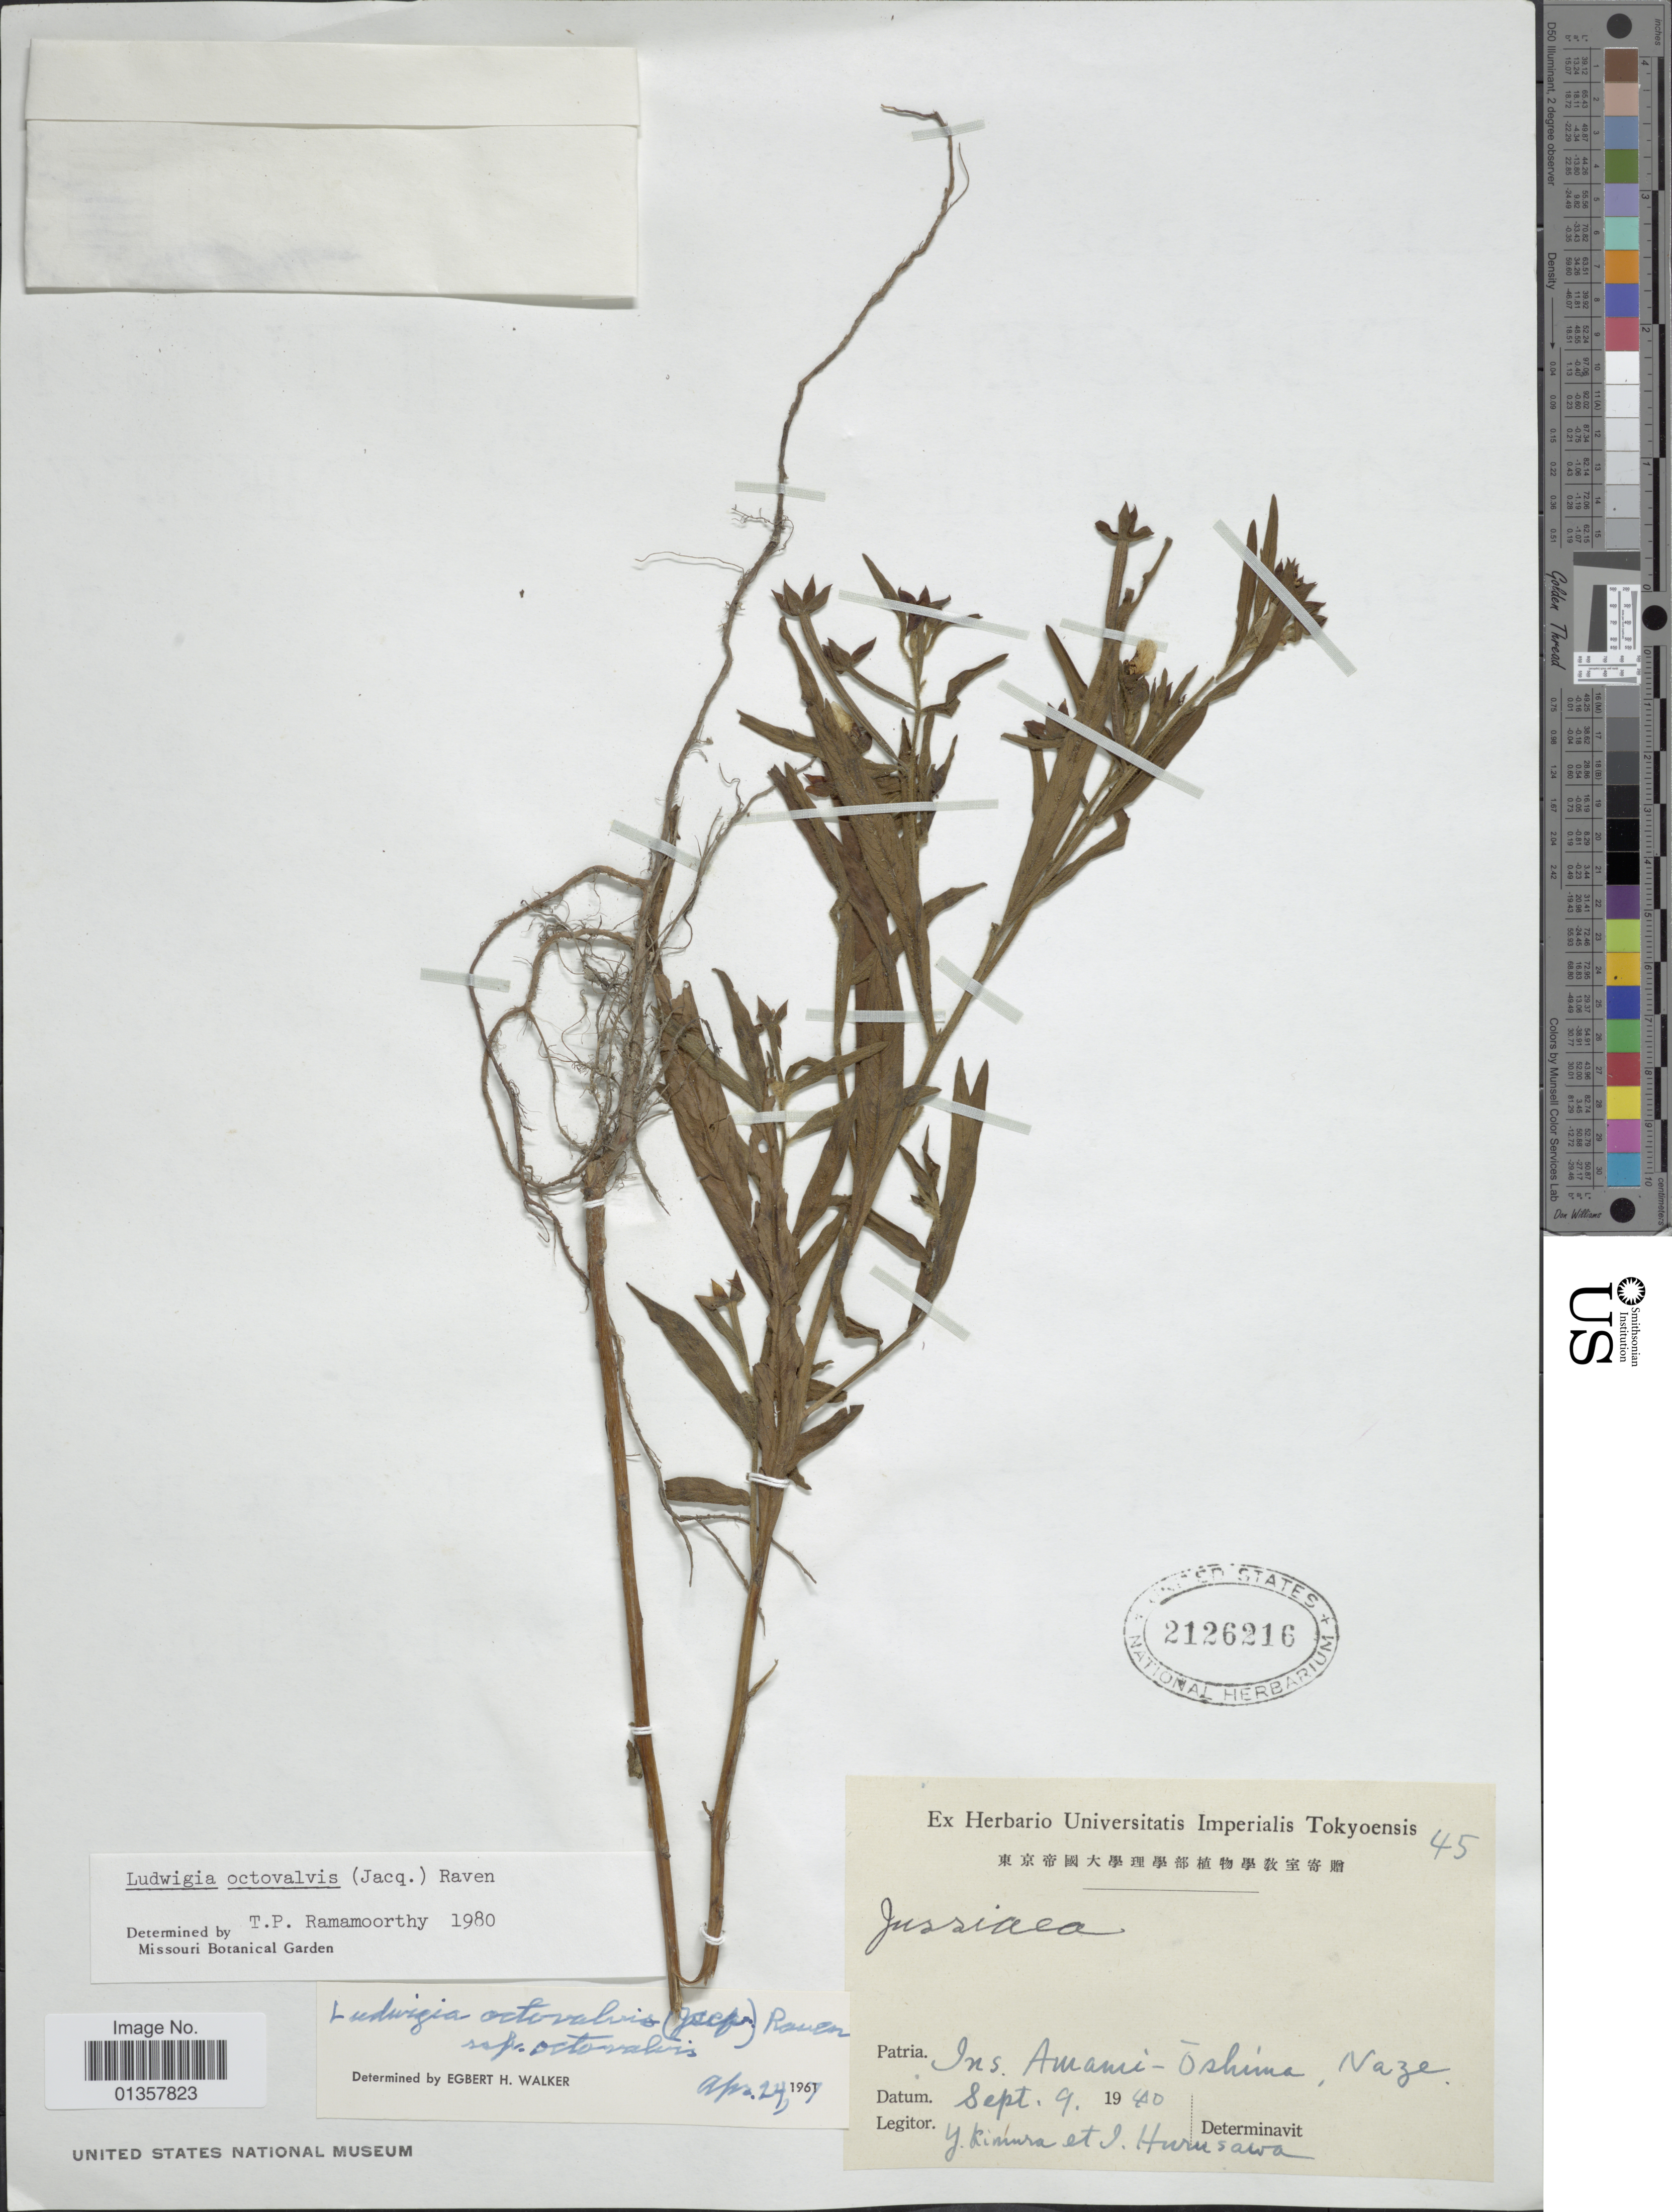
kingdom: Plantae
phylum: Tracheophyta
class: Magnoliopsida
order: Myrtales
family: Onagraceae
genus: Ludwigia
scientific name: Ludwigia octovalvis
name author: (Jacq.) P.H. Raven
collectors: Y. Kimura & I. Hurusawa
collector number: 45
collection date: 1940-09-09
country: Japan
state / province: Kagosima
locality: Ins. Amami - Oshima, Naze.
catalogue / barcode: US 2126216